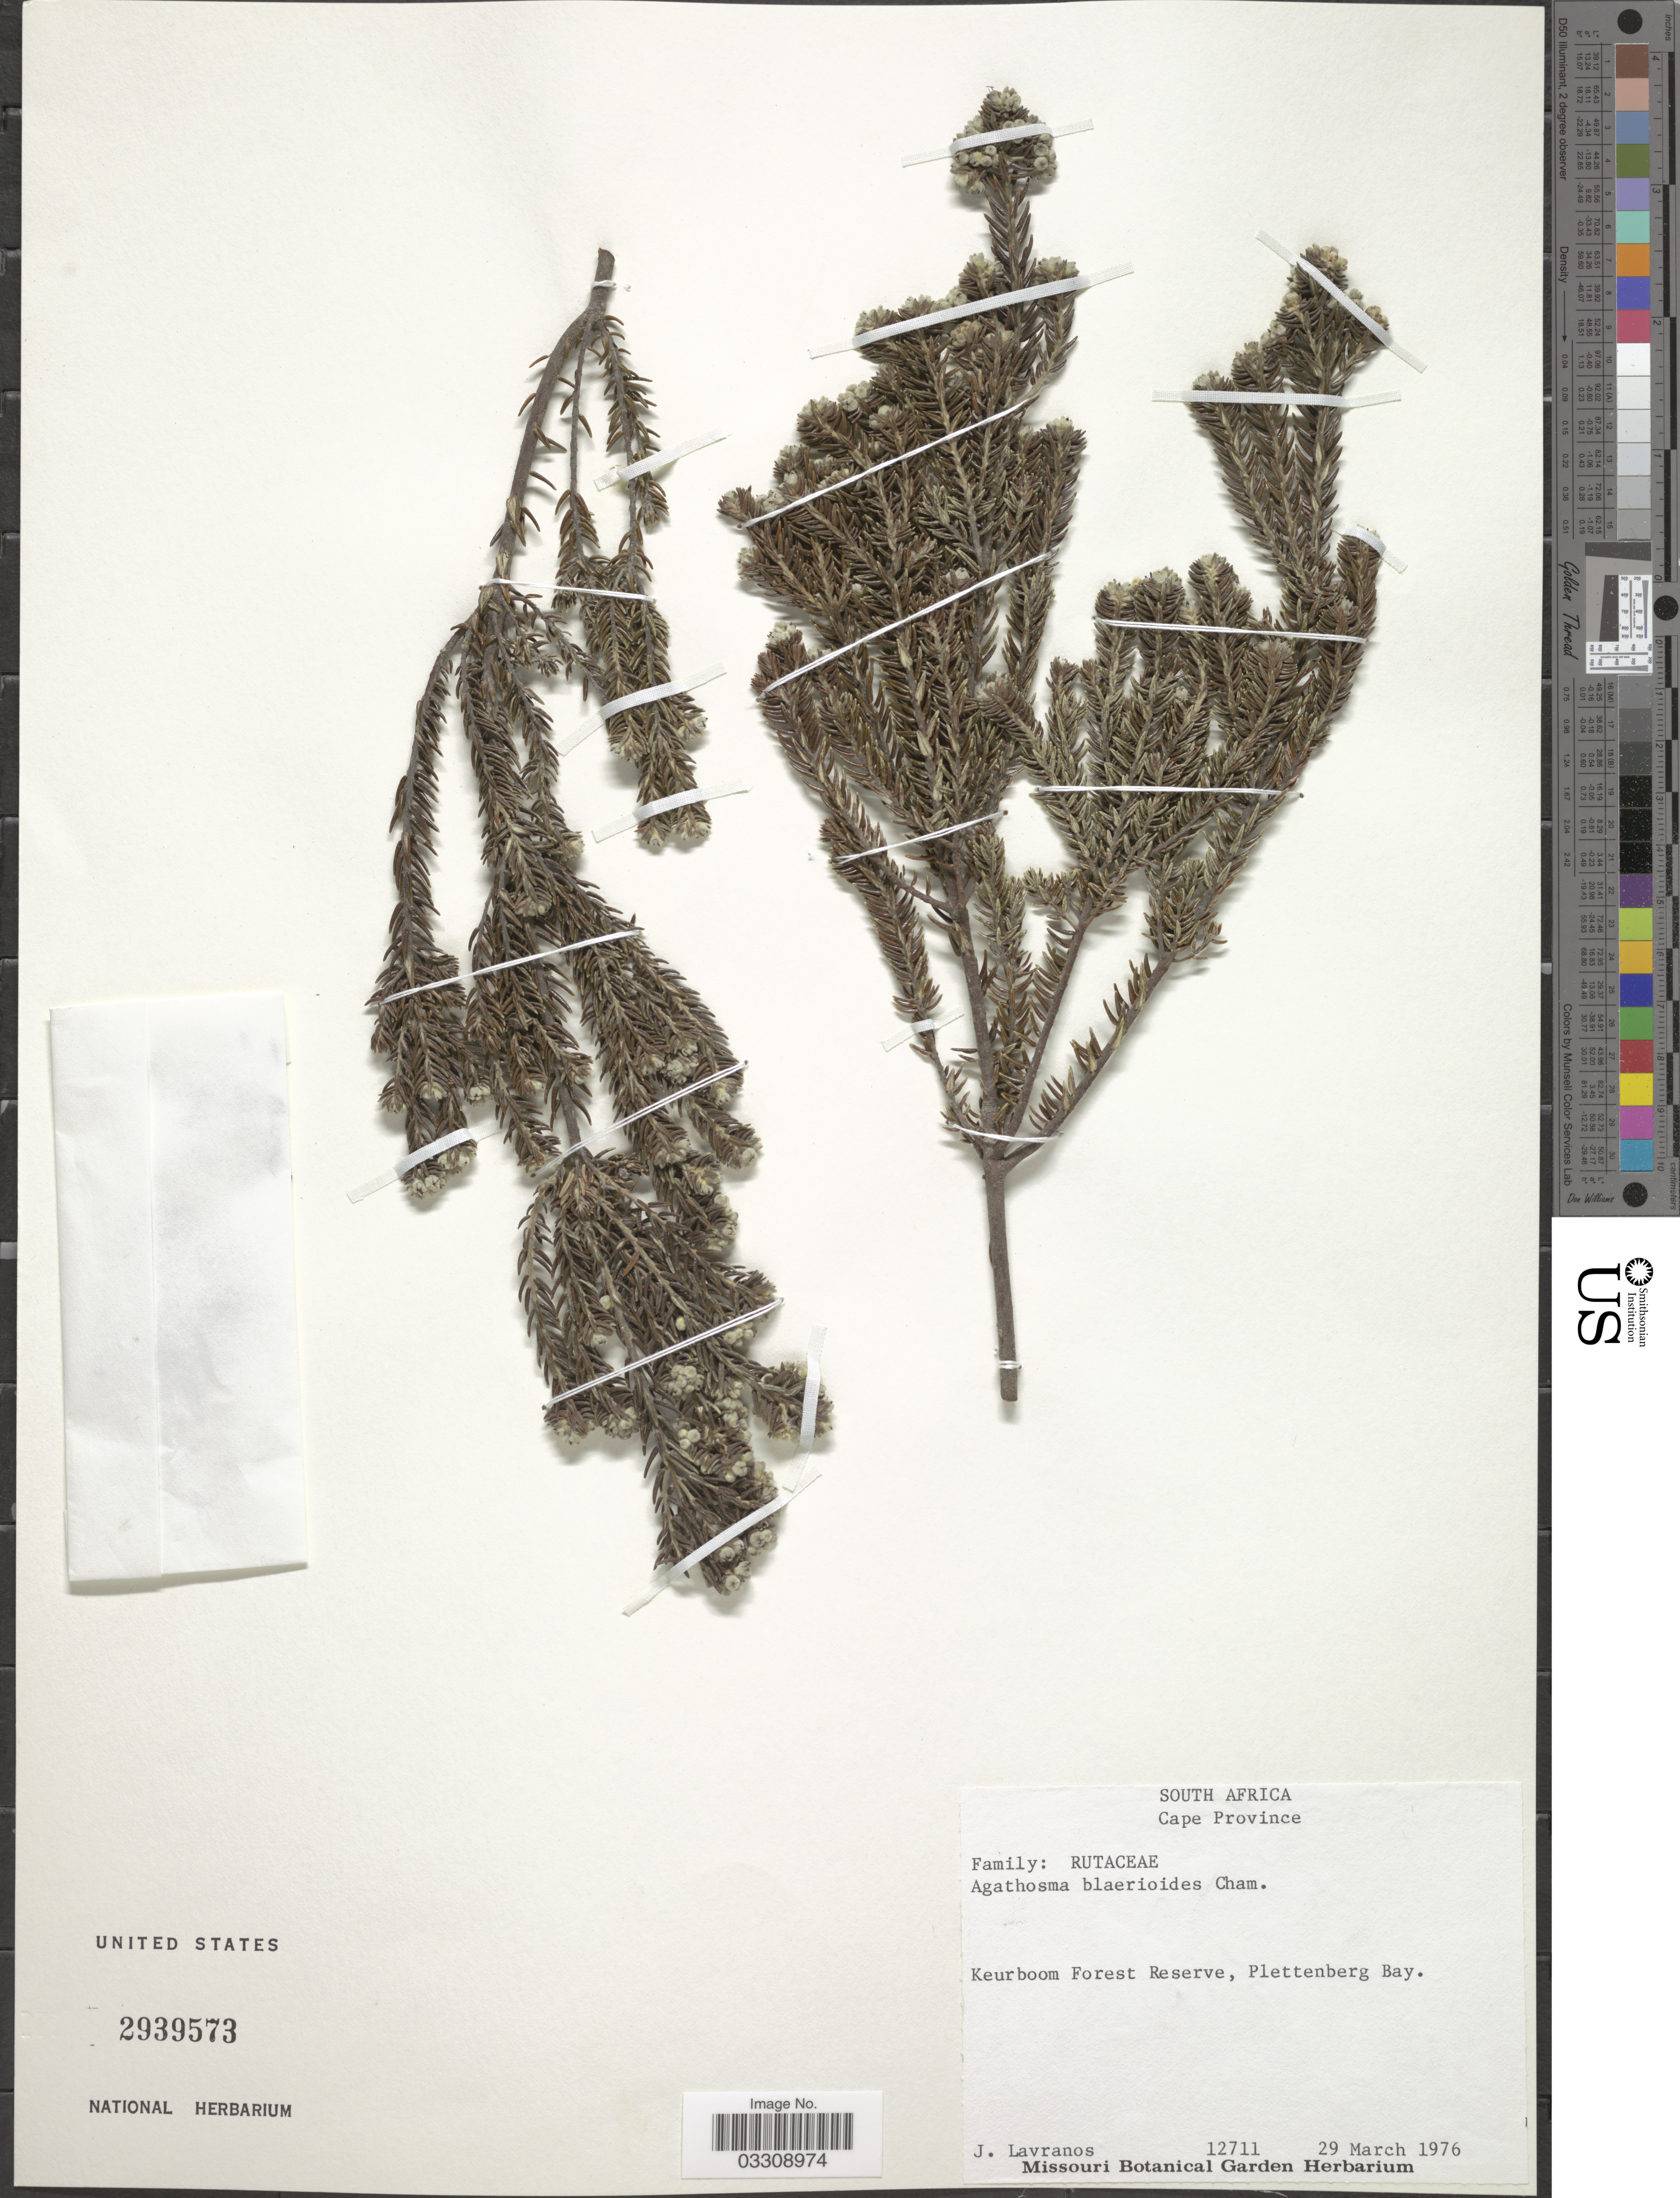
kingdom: Plantae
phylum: Tracheophyta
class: Magnoliopsida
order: Sapindales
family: Rutaceae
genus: Agathosma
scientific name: Agathosma blaerioides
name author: Cham.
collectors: J. Lavranos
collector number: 12711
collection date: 1976-03-29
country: South Africa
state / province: Western Cape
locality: Keurboom Forest Reserve, Plettenberg Bay.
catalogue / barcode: US 2939573